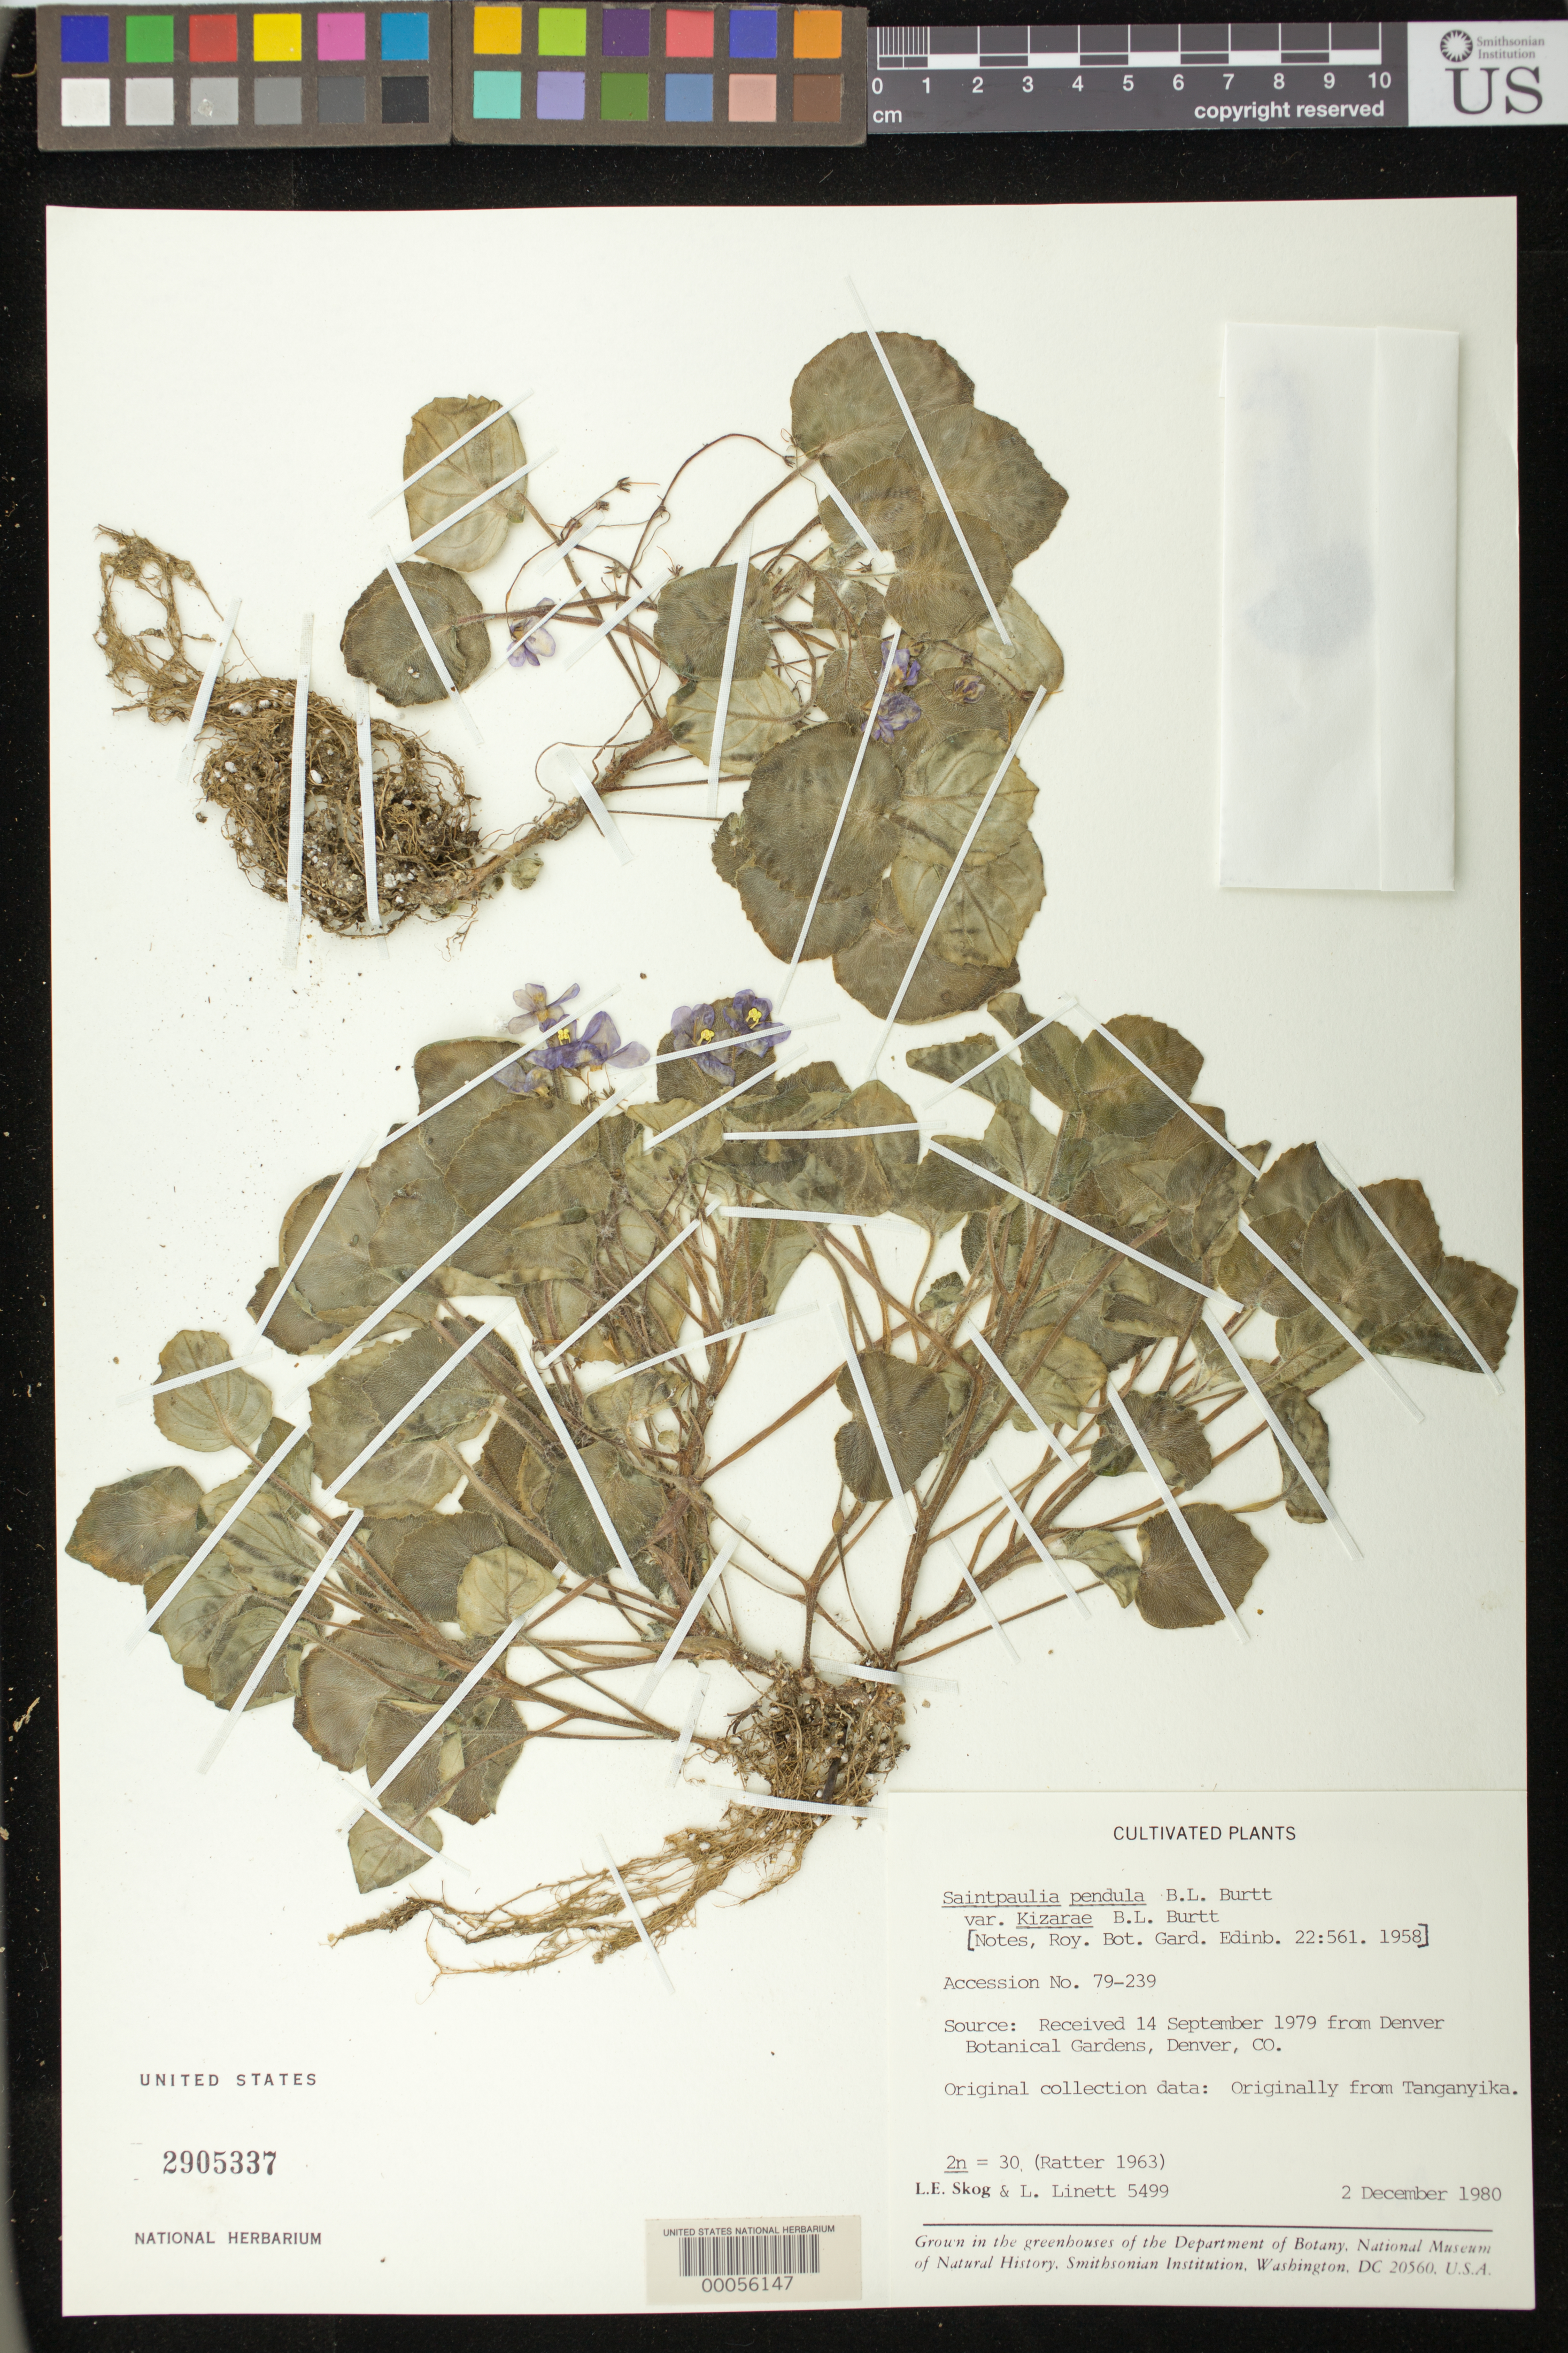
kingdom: Plantae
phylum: Tracheophyta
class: Magnoliopsida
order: Lamiales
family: Gesneriaceae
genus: Streptocarpus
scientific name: Streptocarpus ionanthus subsp. pendulus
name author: (B.L. Burtt) Christenh.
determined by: Skog, Laurence E.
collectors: L. E. Skog & L. Linett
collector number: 5499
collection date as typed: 02 Dec 1980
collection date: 1980-12-02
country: United States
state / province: District of Columbia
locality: Greenhouses of the Department of Botany, National Museum of Natural History, Smithsonian Institution, Washington, DC 20560.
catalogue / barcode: US 2905337